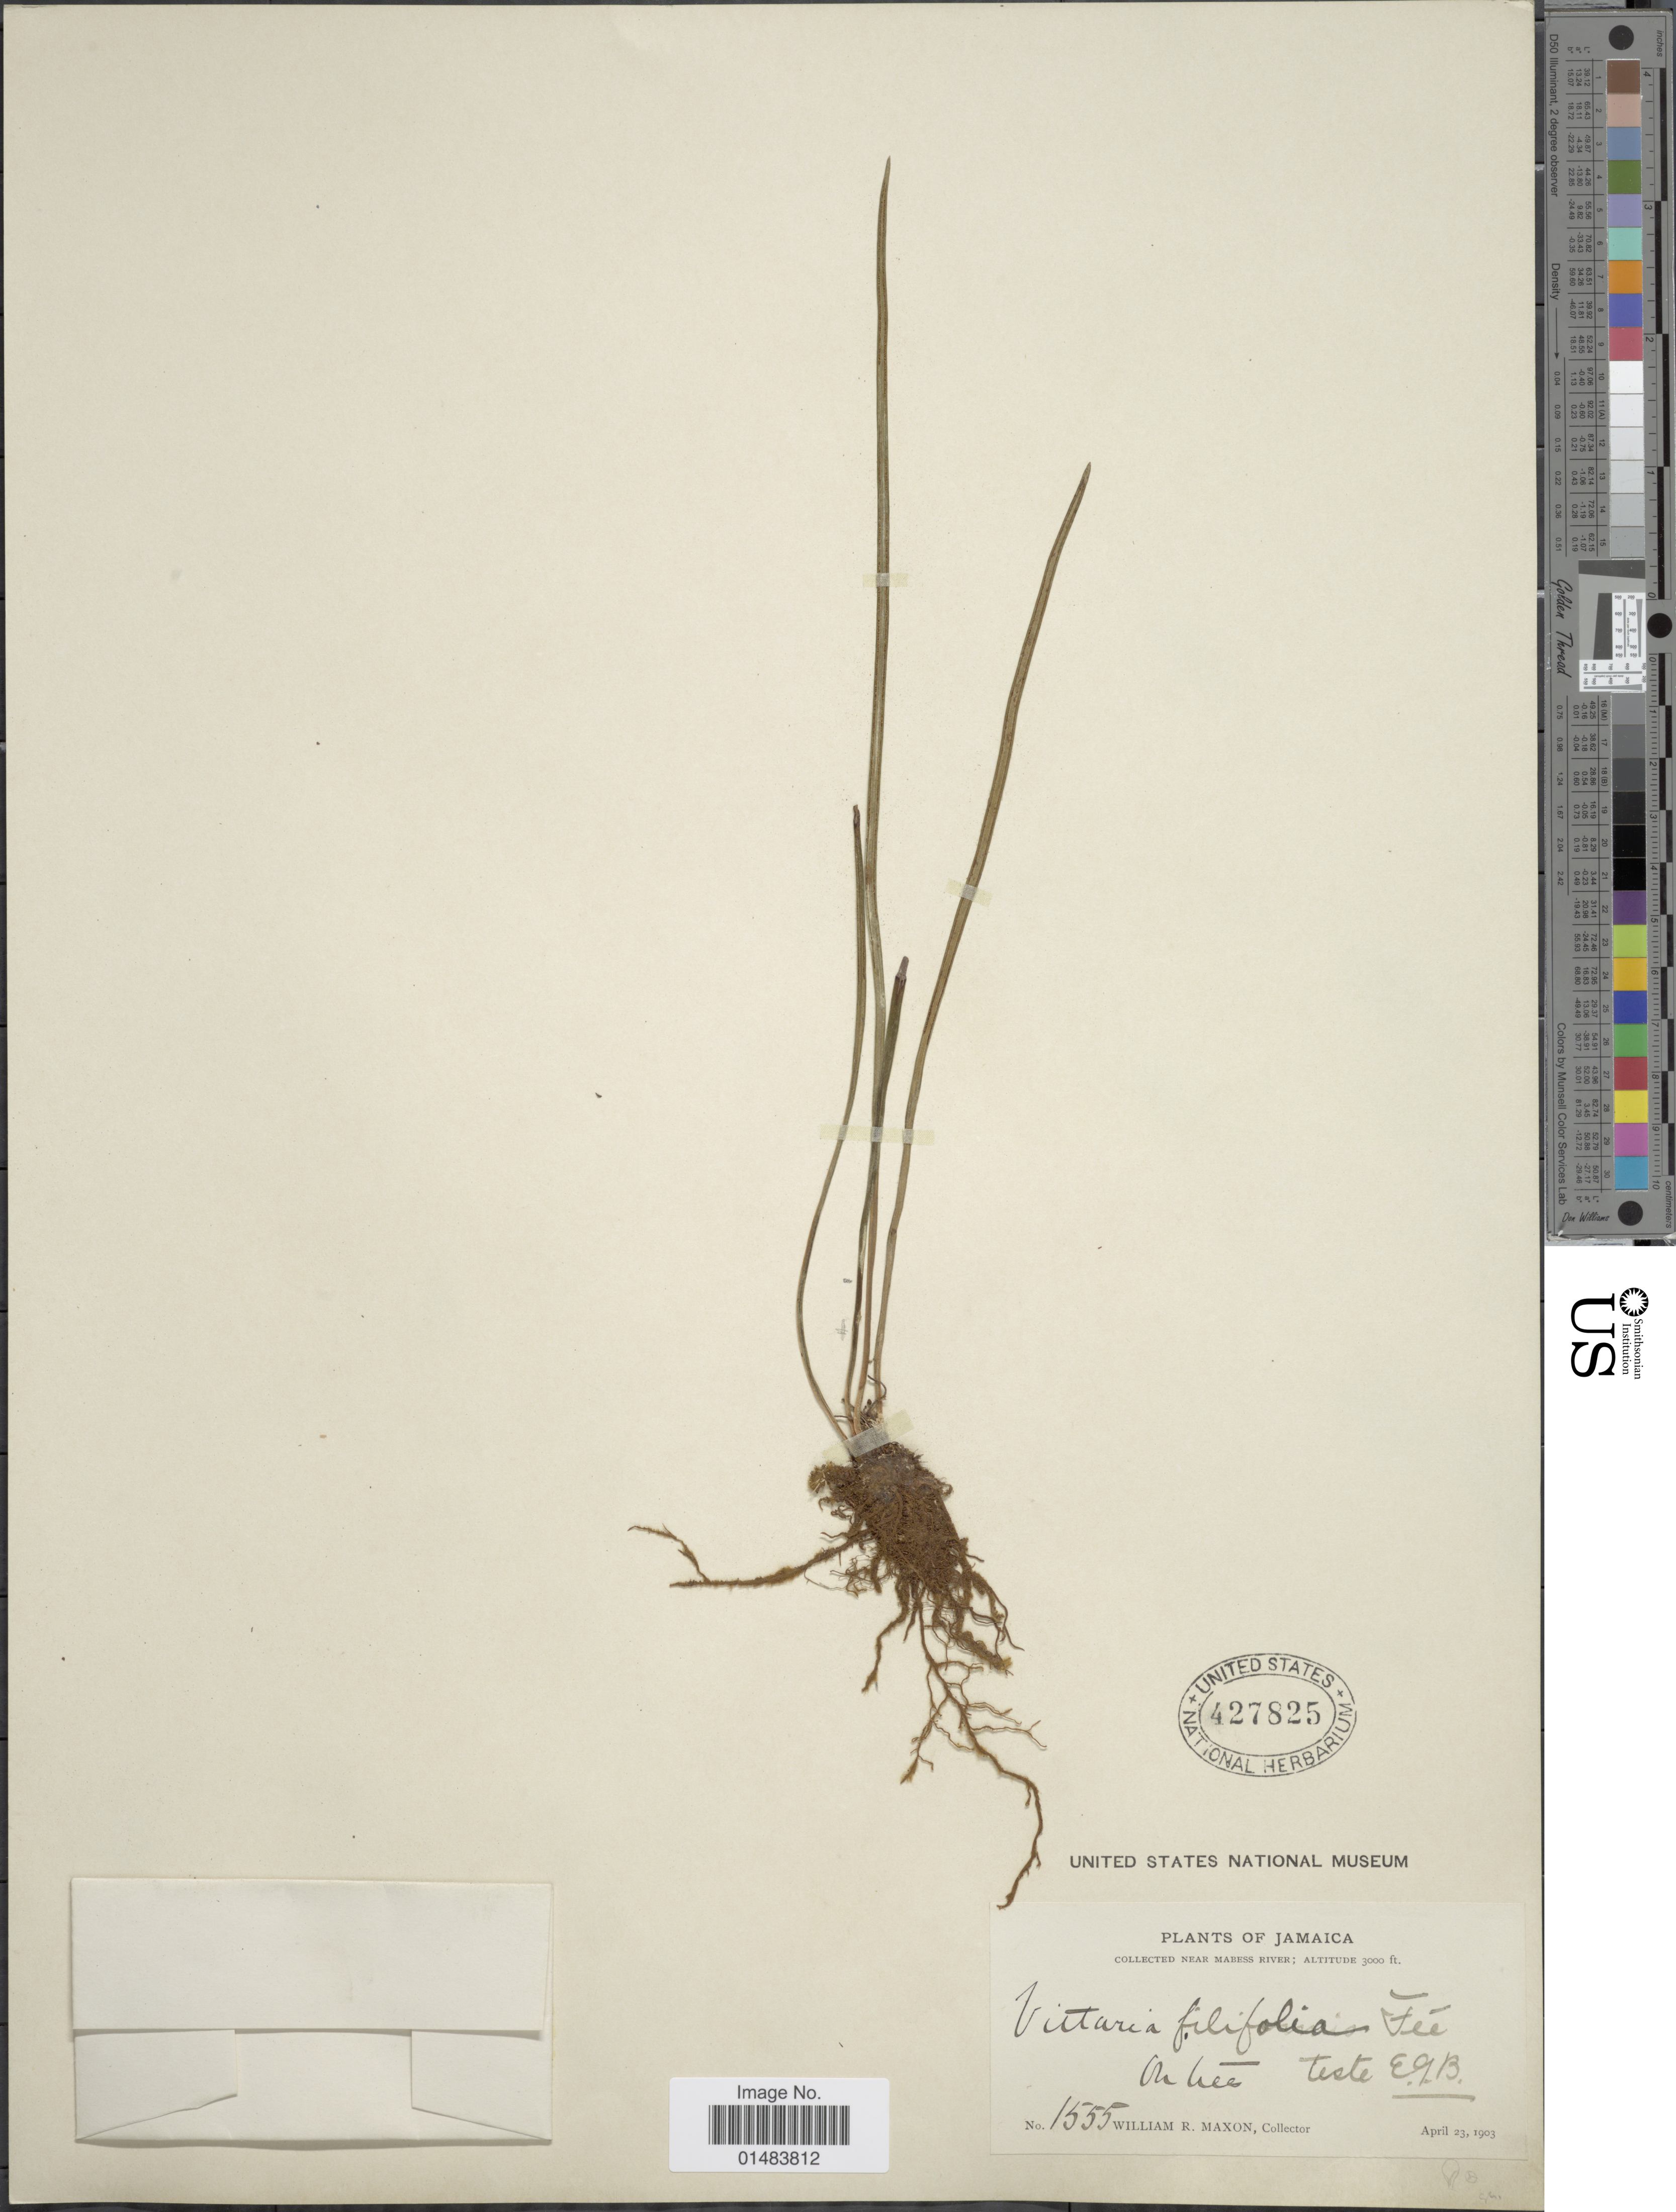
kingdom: Plantae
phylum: Tracheophyta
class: Polypodiopsida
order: Polypodiales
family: Pteridaceae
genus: Vittaria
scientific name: Vittaria graminifolia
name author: Kaulf.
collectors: W. R. Maxon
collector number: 1555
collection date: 1903-04-23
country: Jamaica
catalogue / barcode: US 427825